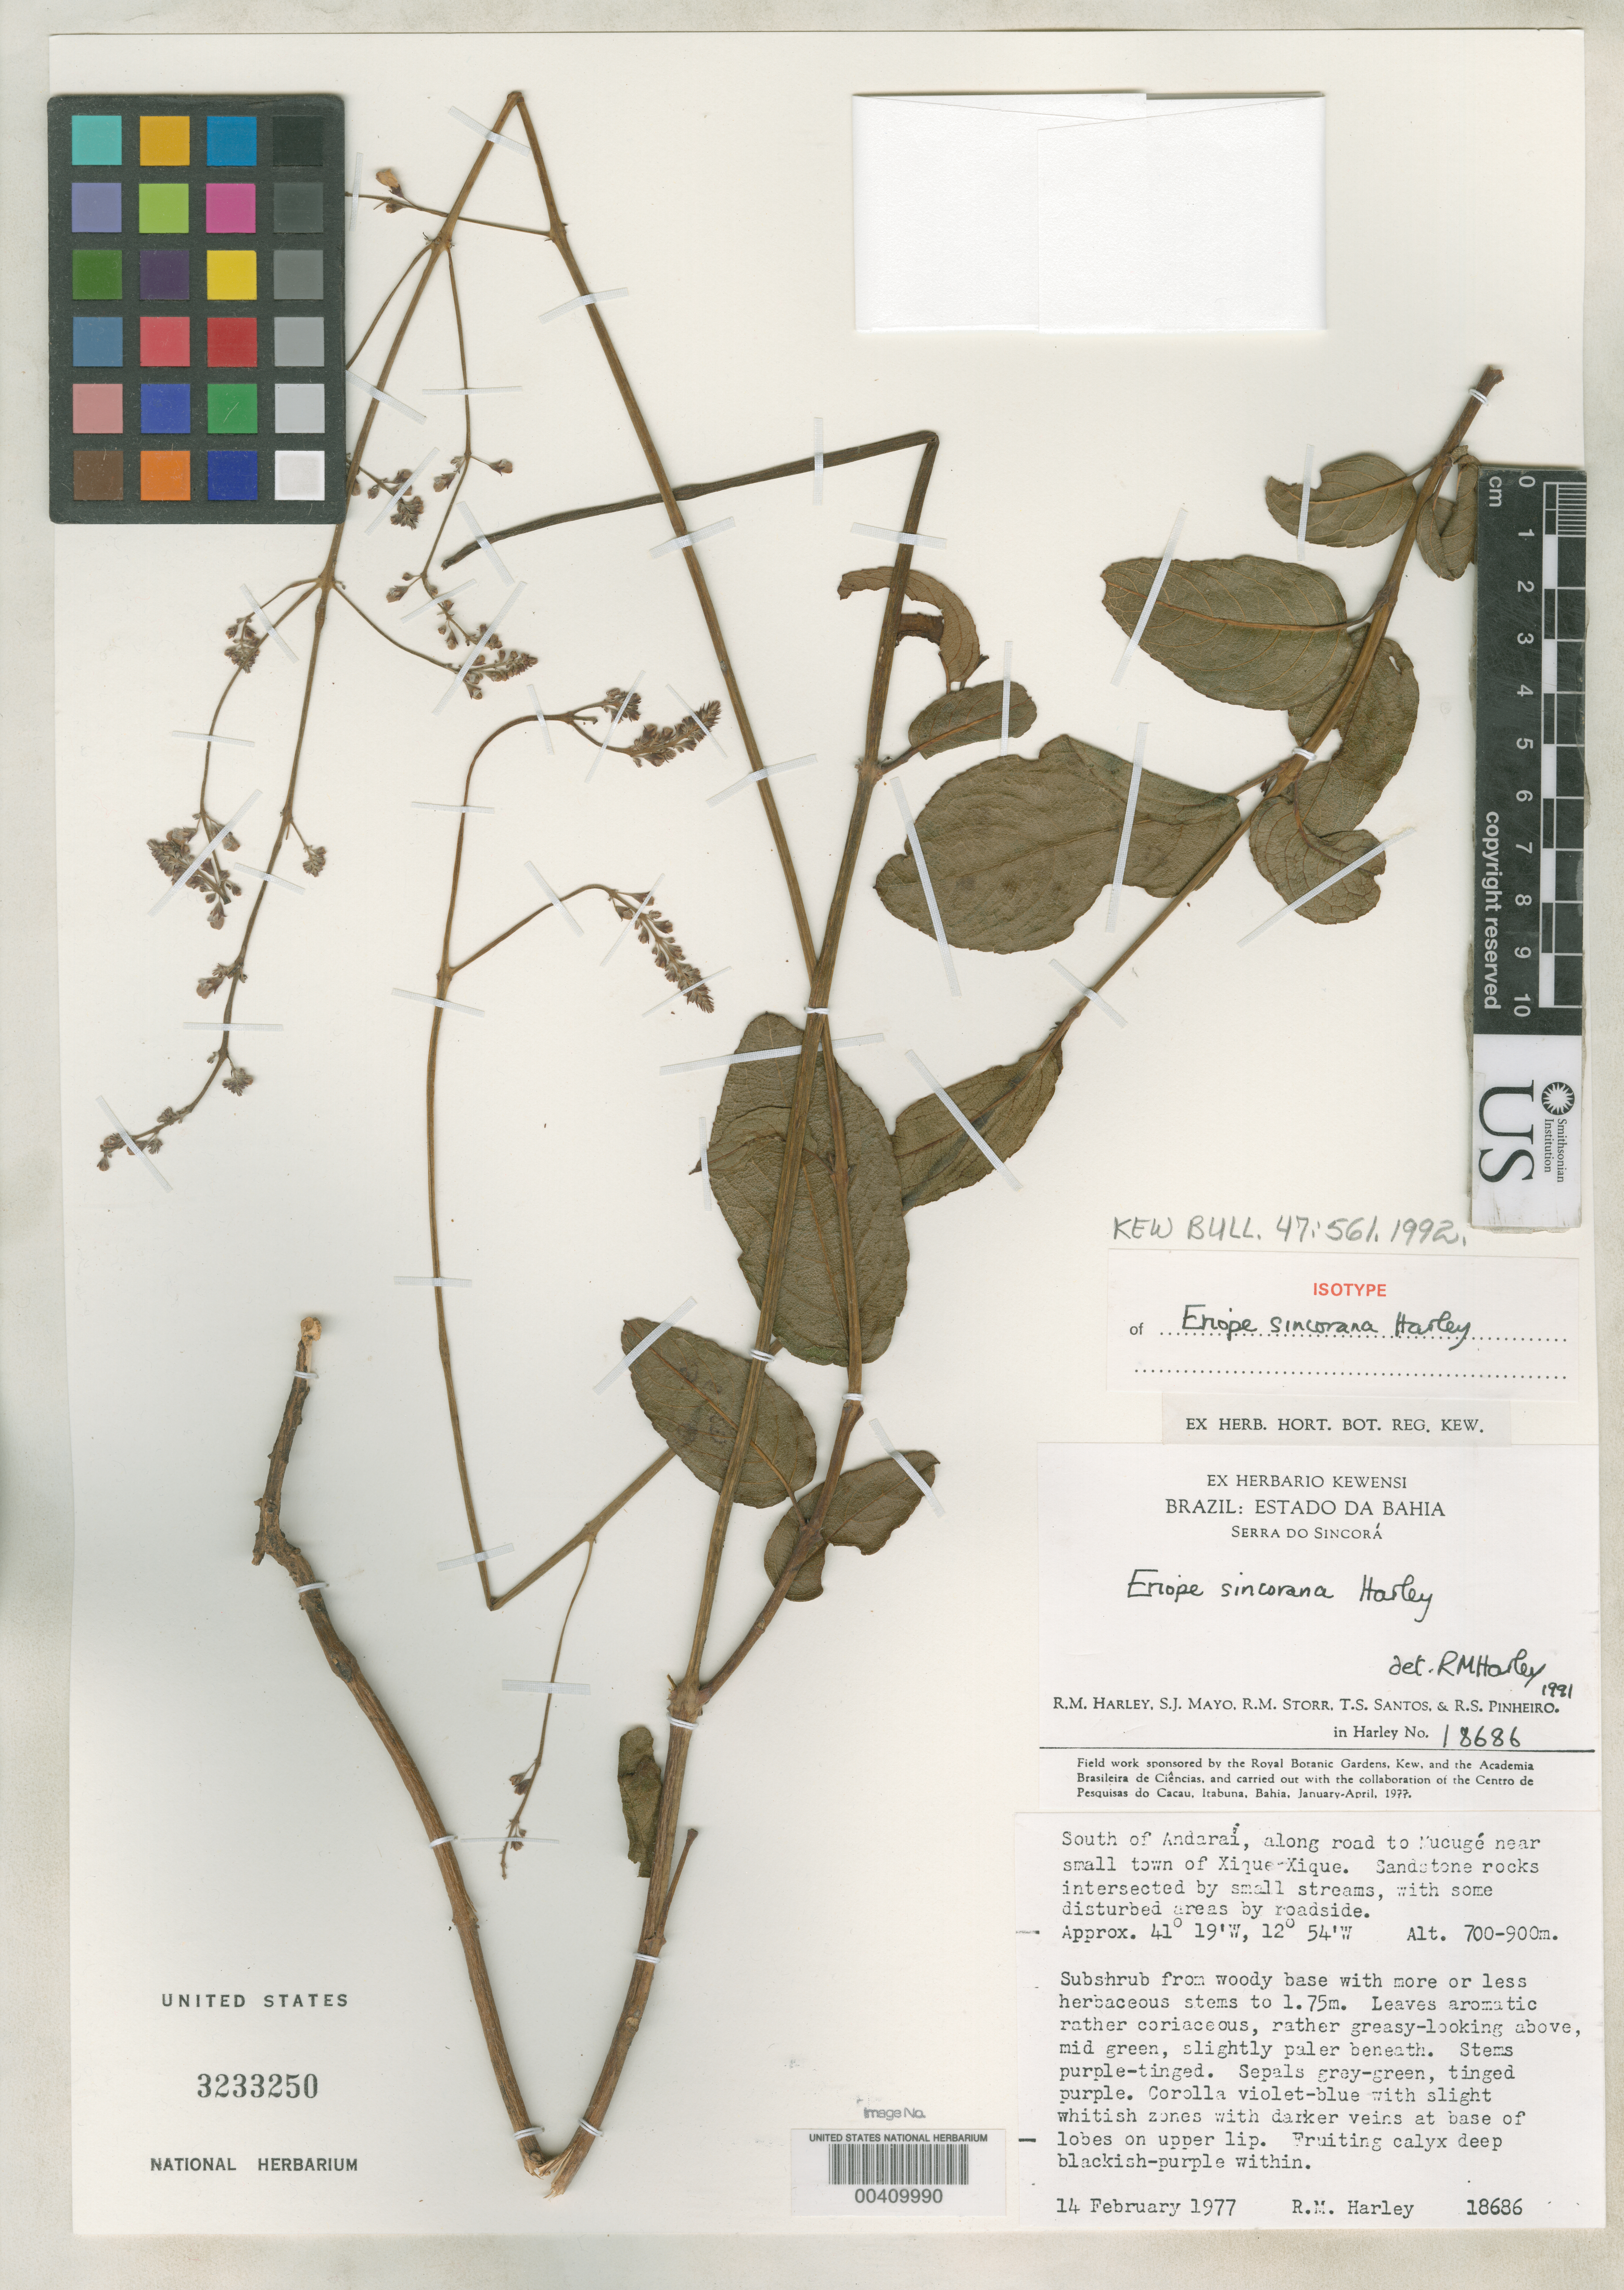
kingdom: Plantae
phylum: Tracheophyta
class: Magnoliopsida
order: Lamiales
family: Lamiaceae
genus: Eriope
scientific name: Eriope sincorana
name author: Harley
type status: Isotype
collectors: R. M. Harley, S. J. Mayo, R. M. Storr, T. S. Santos & R. S. Pinheiro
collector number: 18686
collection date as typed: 14 Feb 1977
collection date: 1977-02-14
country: Brazil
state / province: Bahia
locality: Serro Dosincora, s of Andarai, along road to Mucuge near small town of Xique-xique.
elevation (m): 700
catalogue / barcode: US 3233250